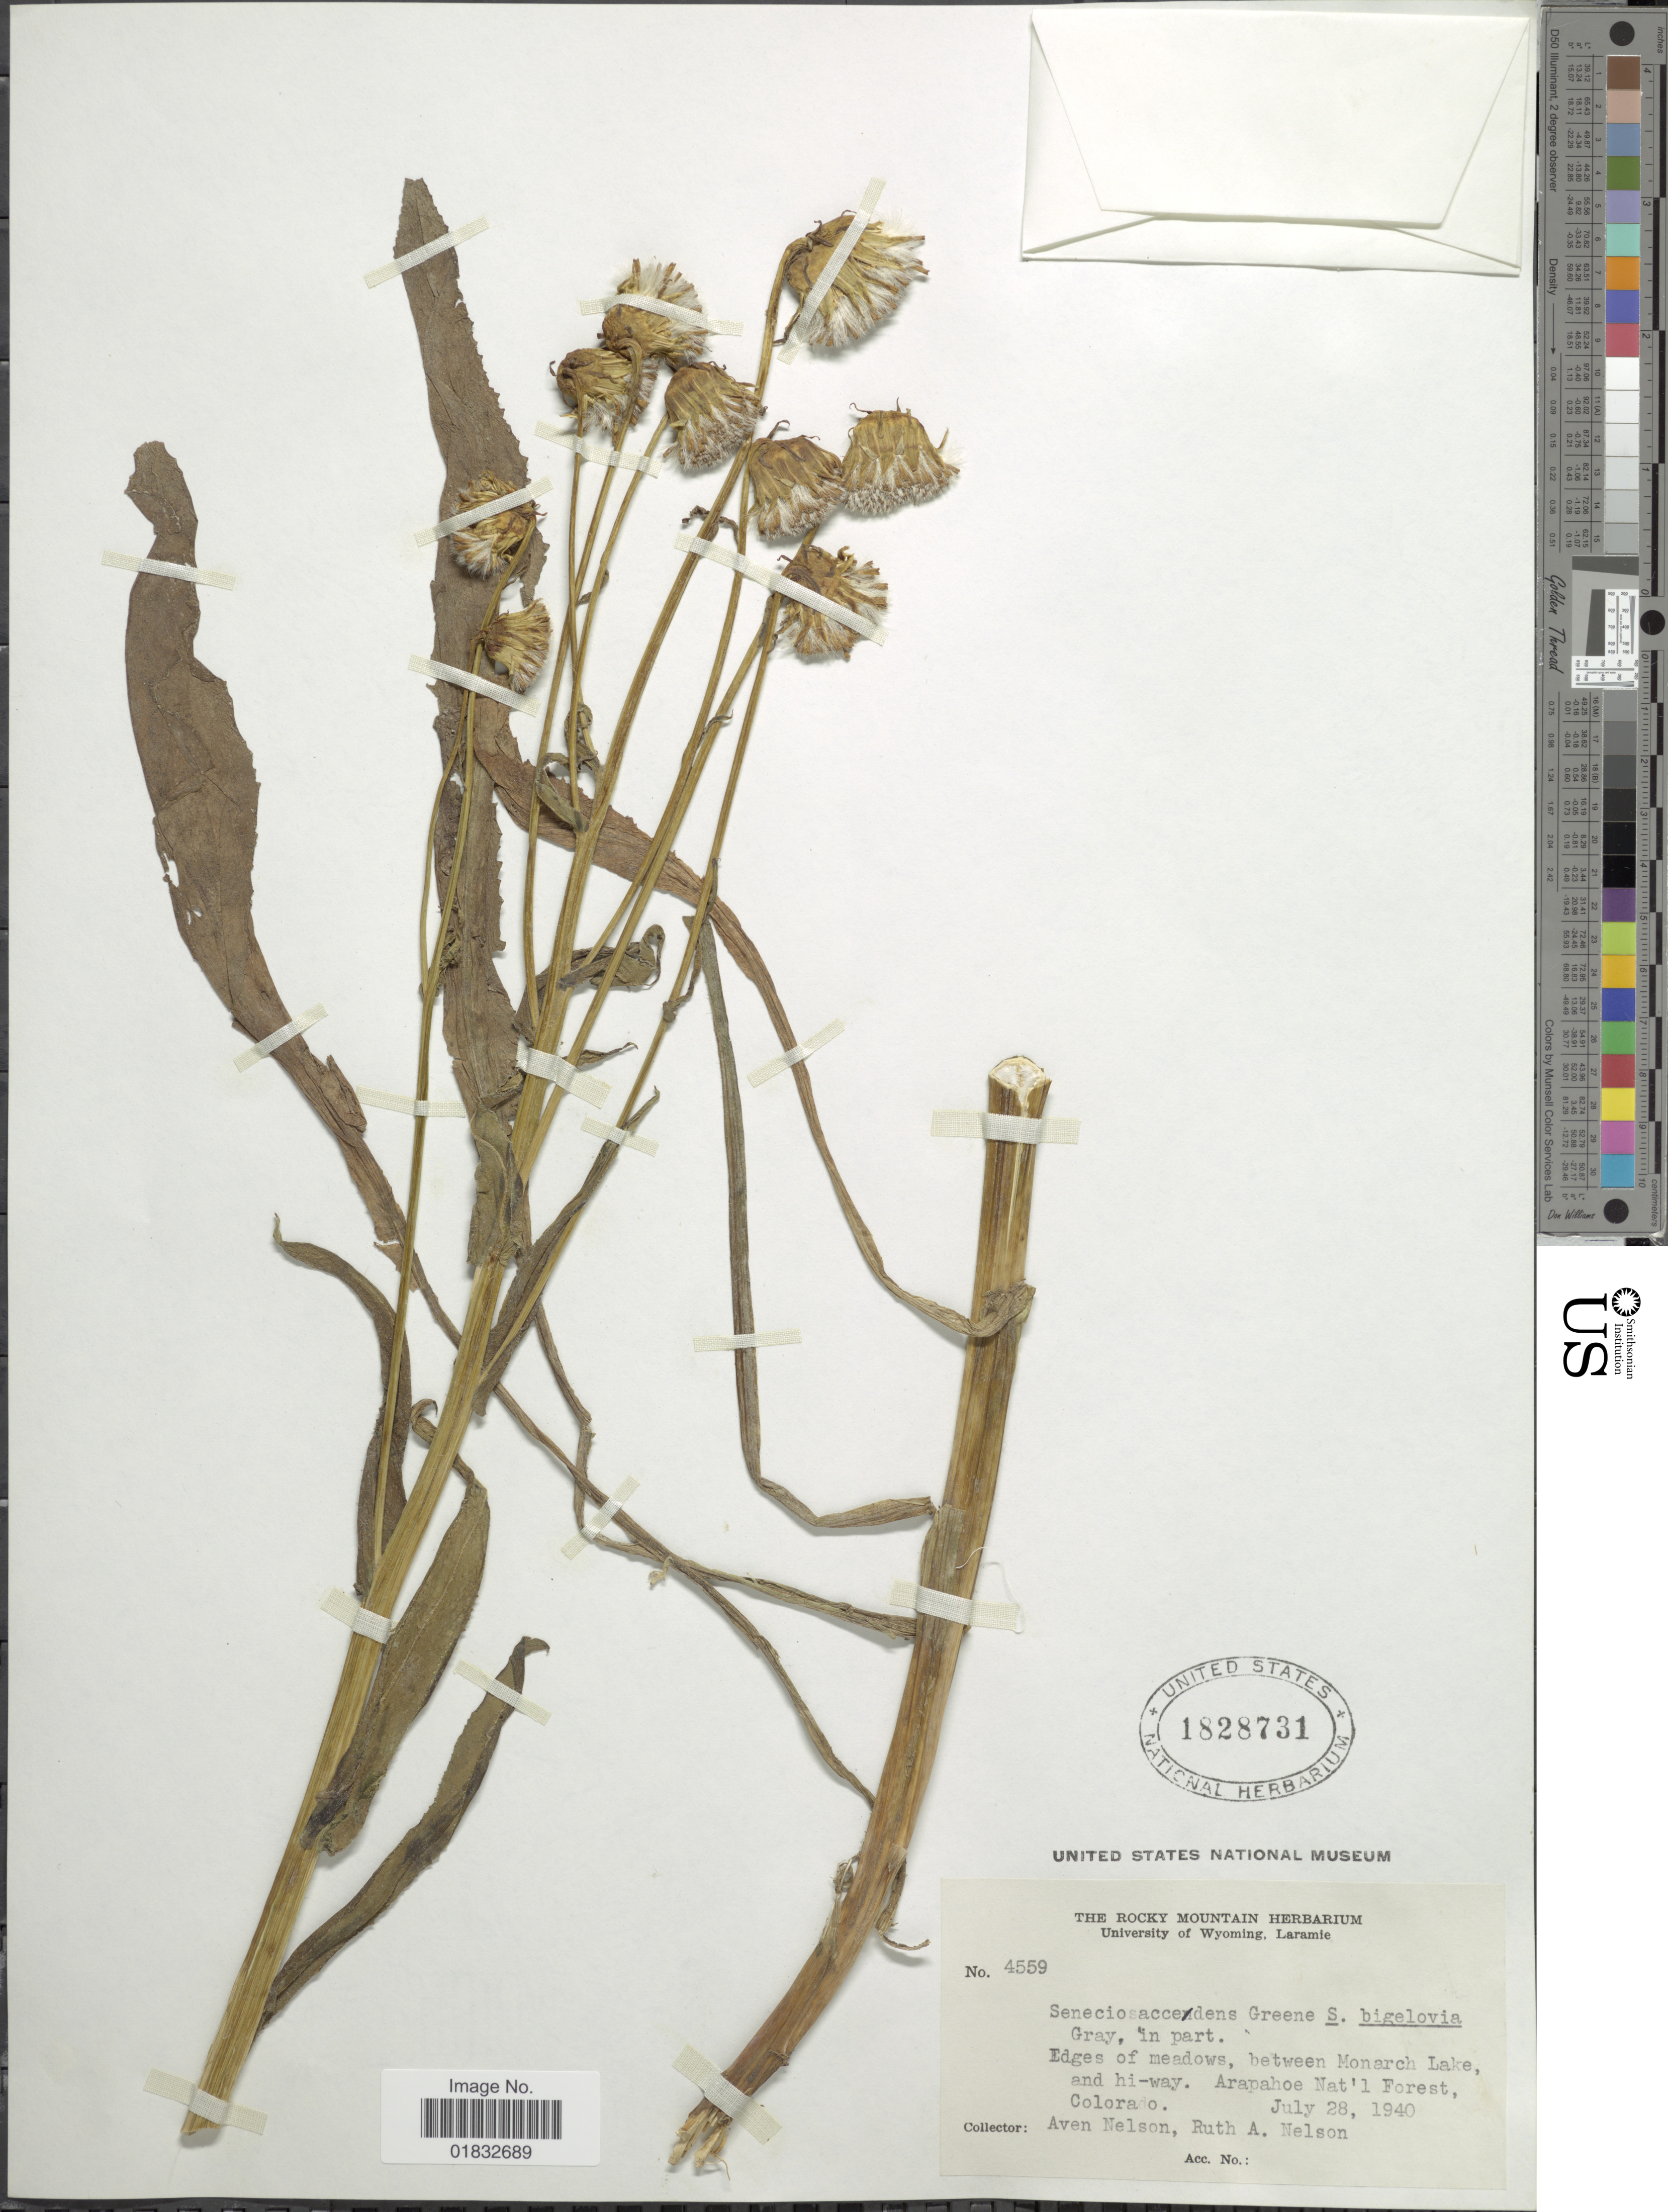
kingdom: Plantae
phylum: Tracheophyta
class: Magnoliopsida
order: Asterales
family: Asteraceae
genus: Senecio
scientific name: Senecio bigelovii var. hallii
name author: A. Gray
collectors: A. Nelson & R. A. Nelson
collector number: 4559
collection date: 1940-07-28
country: United States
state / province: Colorado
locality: Edges of meadows, between Monarch Lake, and hi-way. Arapahoe Nat'l Forest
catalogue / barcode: US 1828731